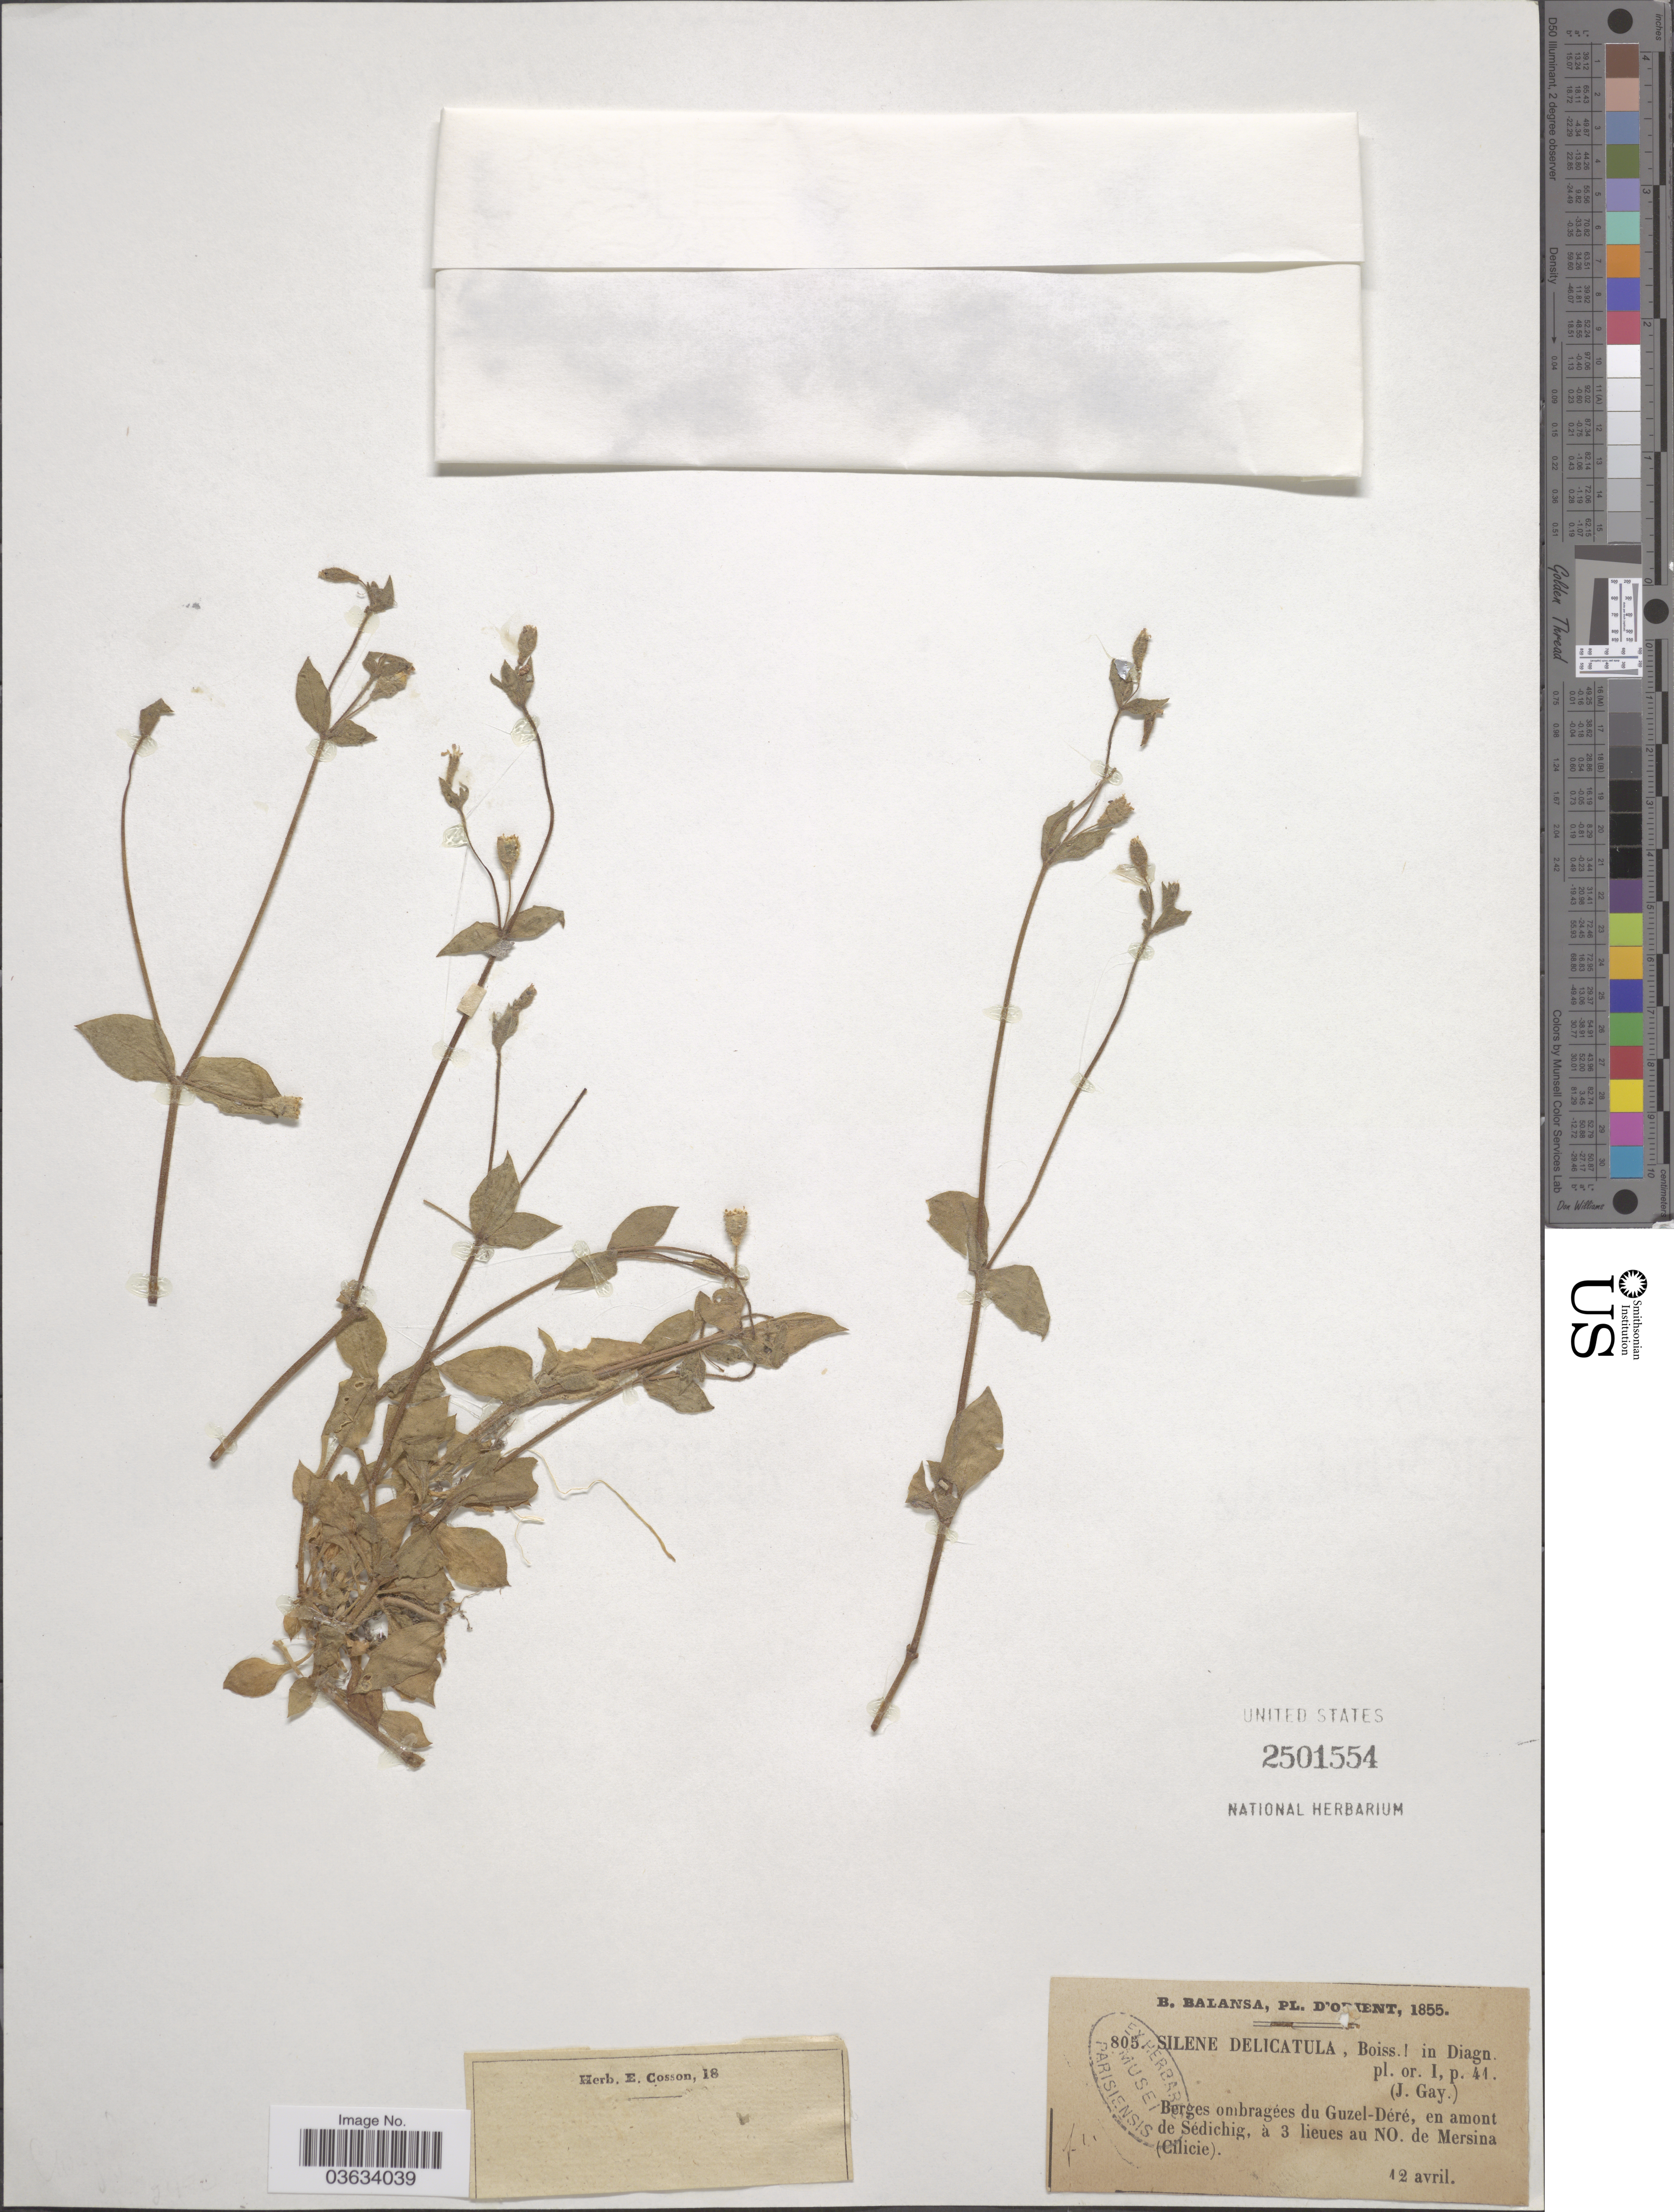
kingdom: Plantae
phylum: Tracheophyta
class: Magnoliopsida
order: Caryophyllales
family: Caryophyllaceae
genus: Silene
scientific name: Silene delicatula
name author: Boiss.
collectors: B. Balansa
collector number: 805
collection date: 1855-04-12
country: Turkey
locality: O [illegible text]ient. Berges ombragées du Guzel-Déré, en amont de Sédichig, à 3 lieues au NO. de Mersina (Cilicie).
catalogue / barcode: US 2501554